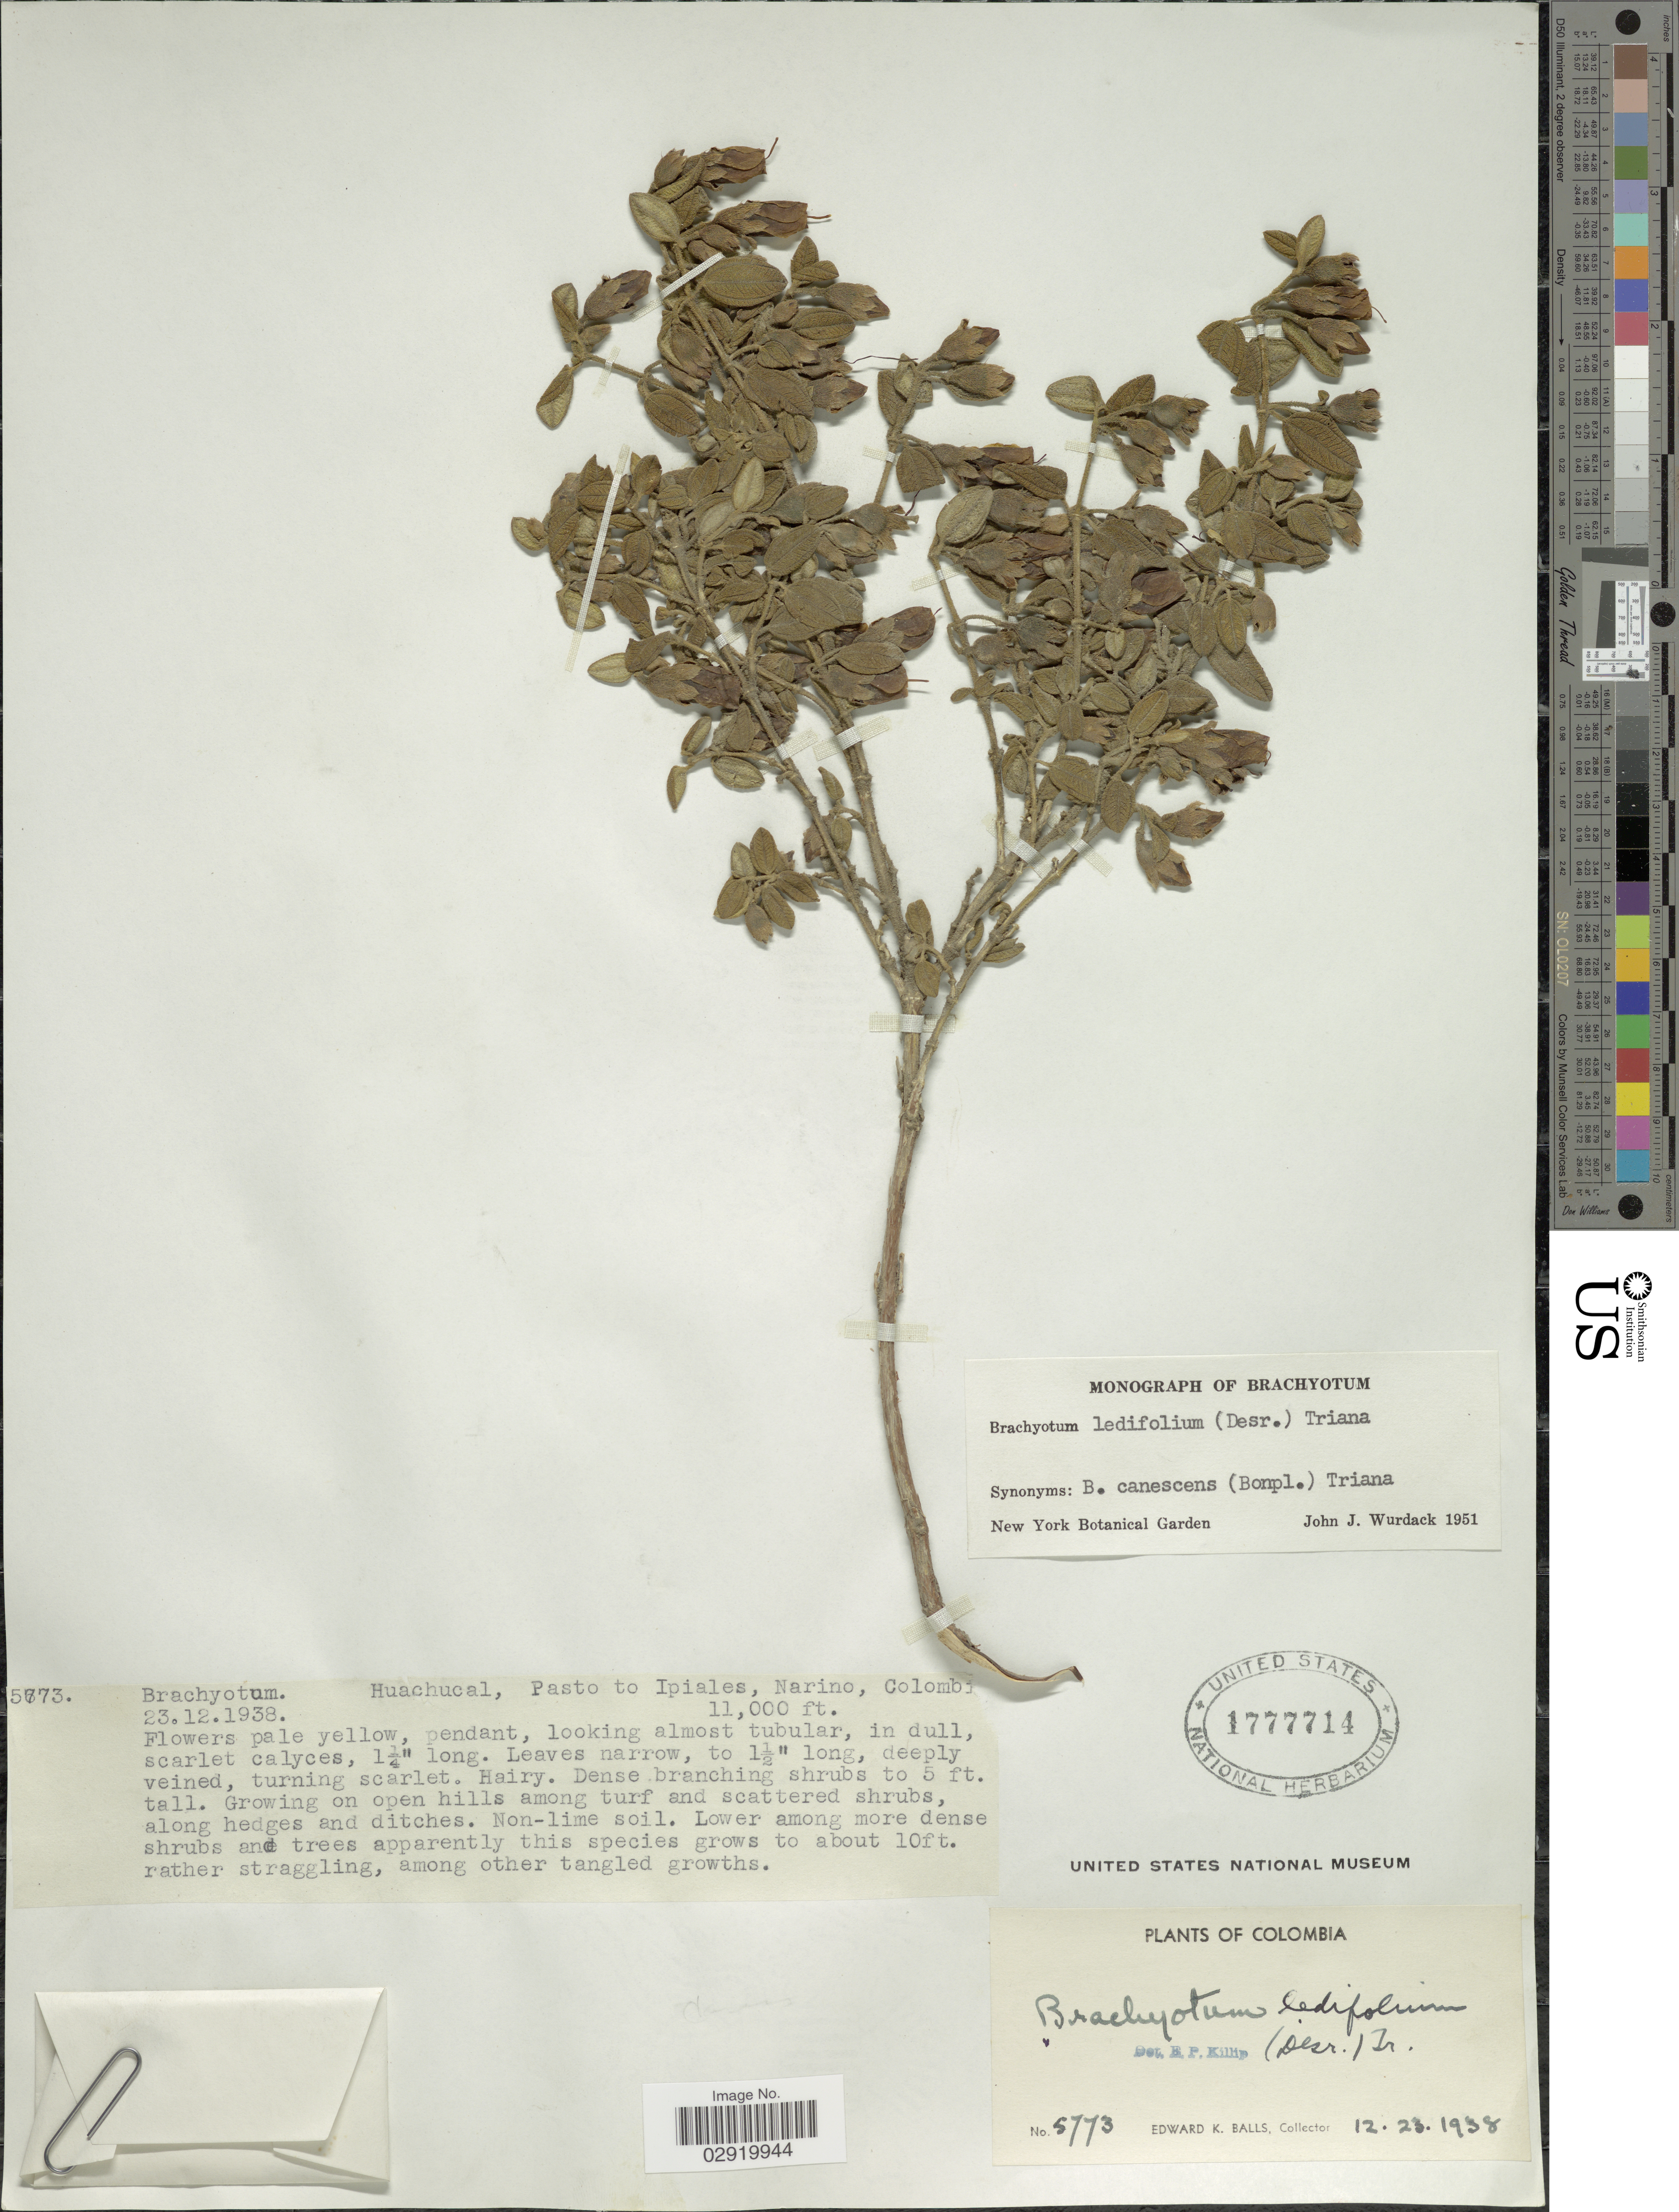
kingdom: Plantae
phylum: Tracheophyta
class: Magnoliopsida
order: Myrtales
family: Melastomataceae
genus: Brachyotum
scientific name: Brachyotum ledifolium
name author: (Desr.) Triana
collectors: E. K. Balls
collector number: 5773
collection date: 1938-12-23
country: Colombia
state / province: Nariño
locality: Huachucal, Pasto de Ipales.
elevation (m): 3353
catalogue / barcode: US 1777714